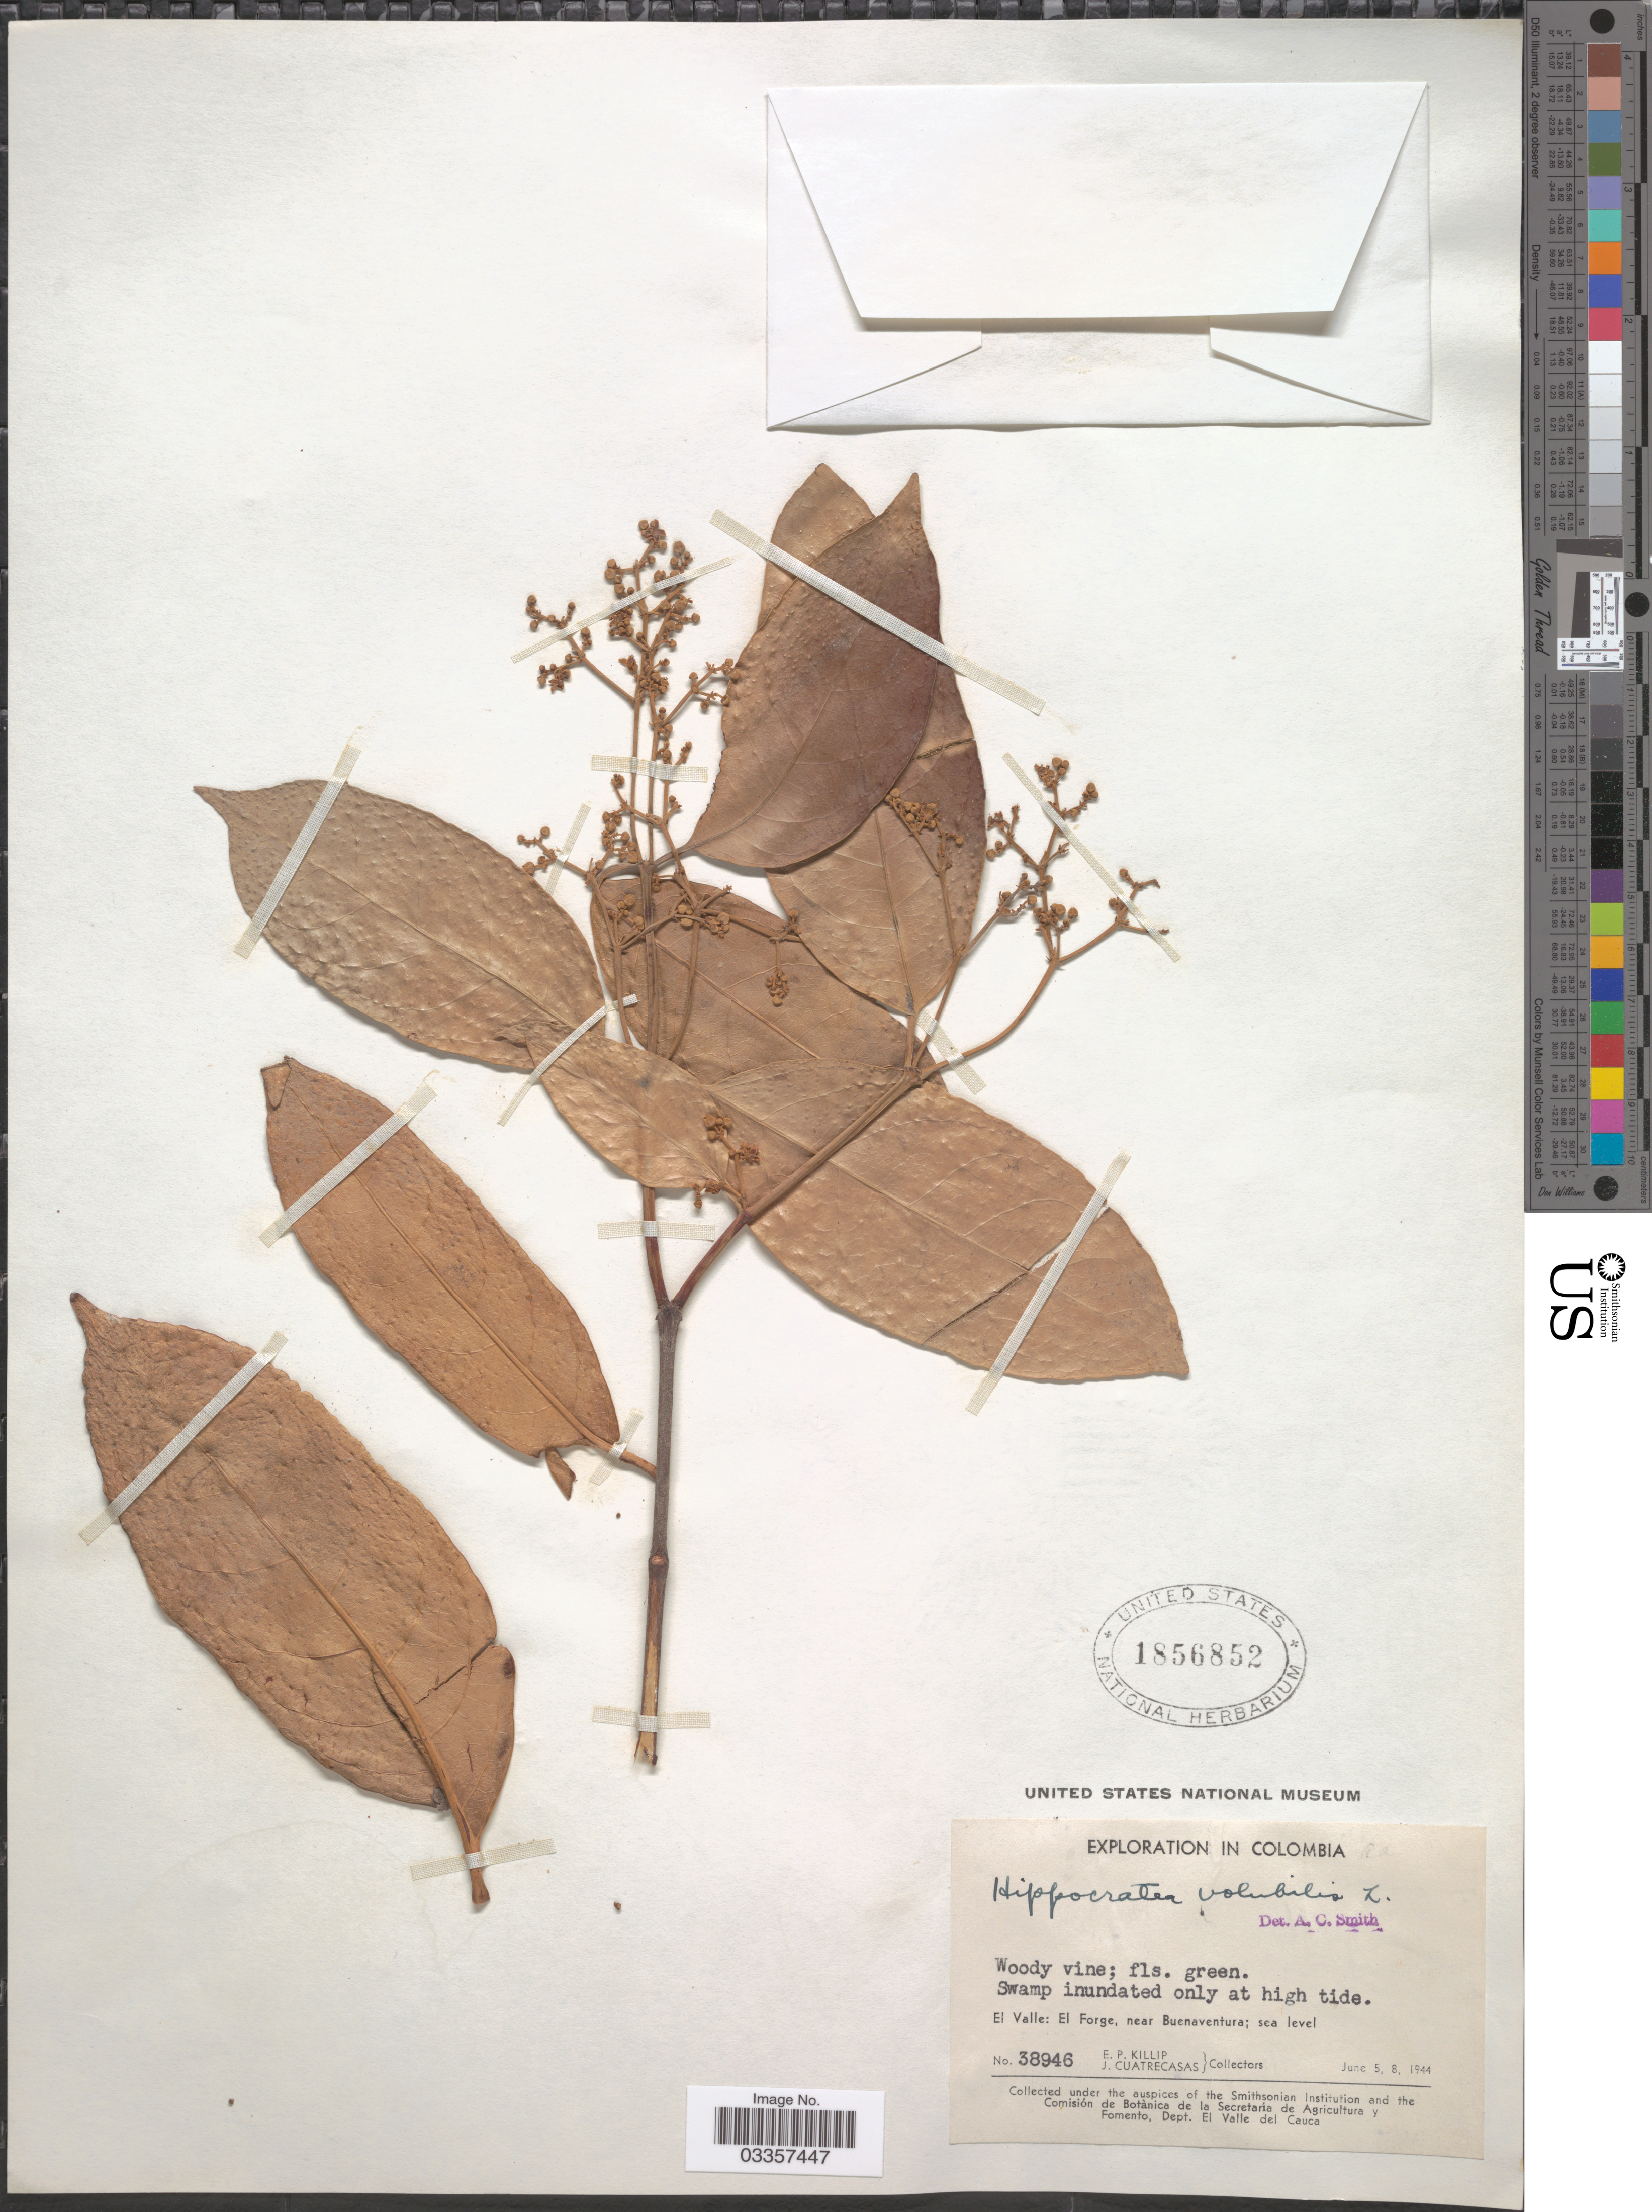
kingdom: Plantae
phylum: Tracheophyta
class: Magnoliopsida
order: Celastrales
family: Celastraceae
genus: Hippocratea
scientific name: Hippocratea volubilis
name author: L.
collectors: E. P. Killip & J. Cuatrecasas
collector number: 38946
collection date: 1944-06-05/1944-06-08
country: Colombia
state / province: Valle del Cauca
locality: El Valle: El Forge, near Buenaventura.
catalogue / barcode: US 1856852